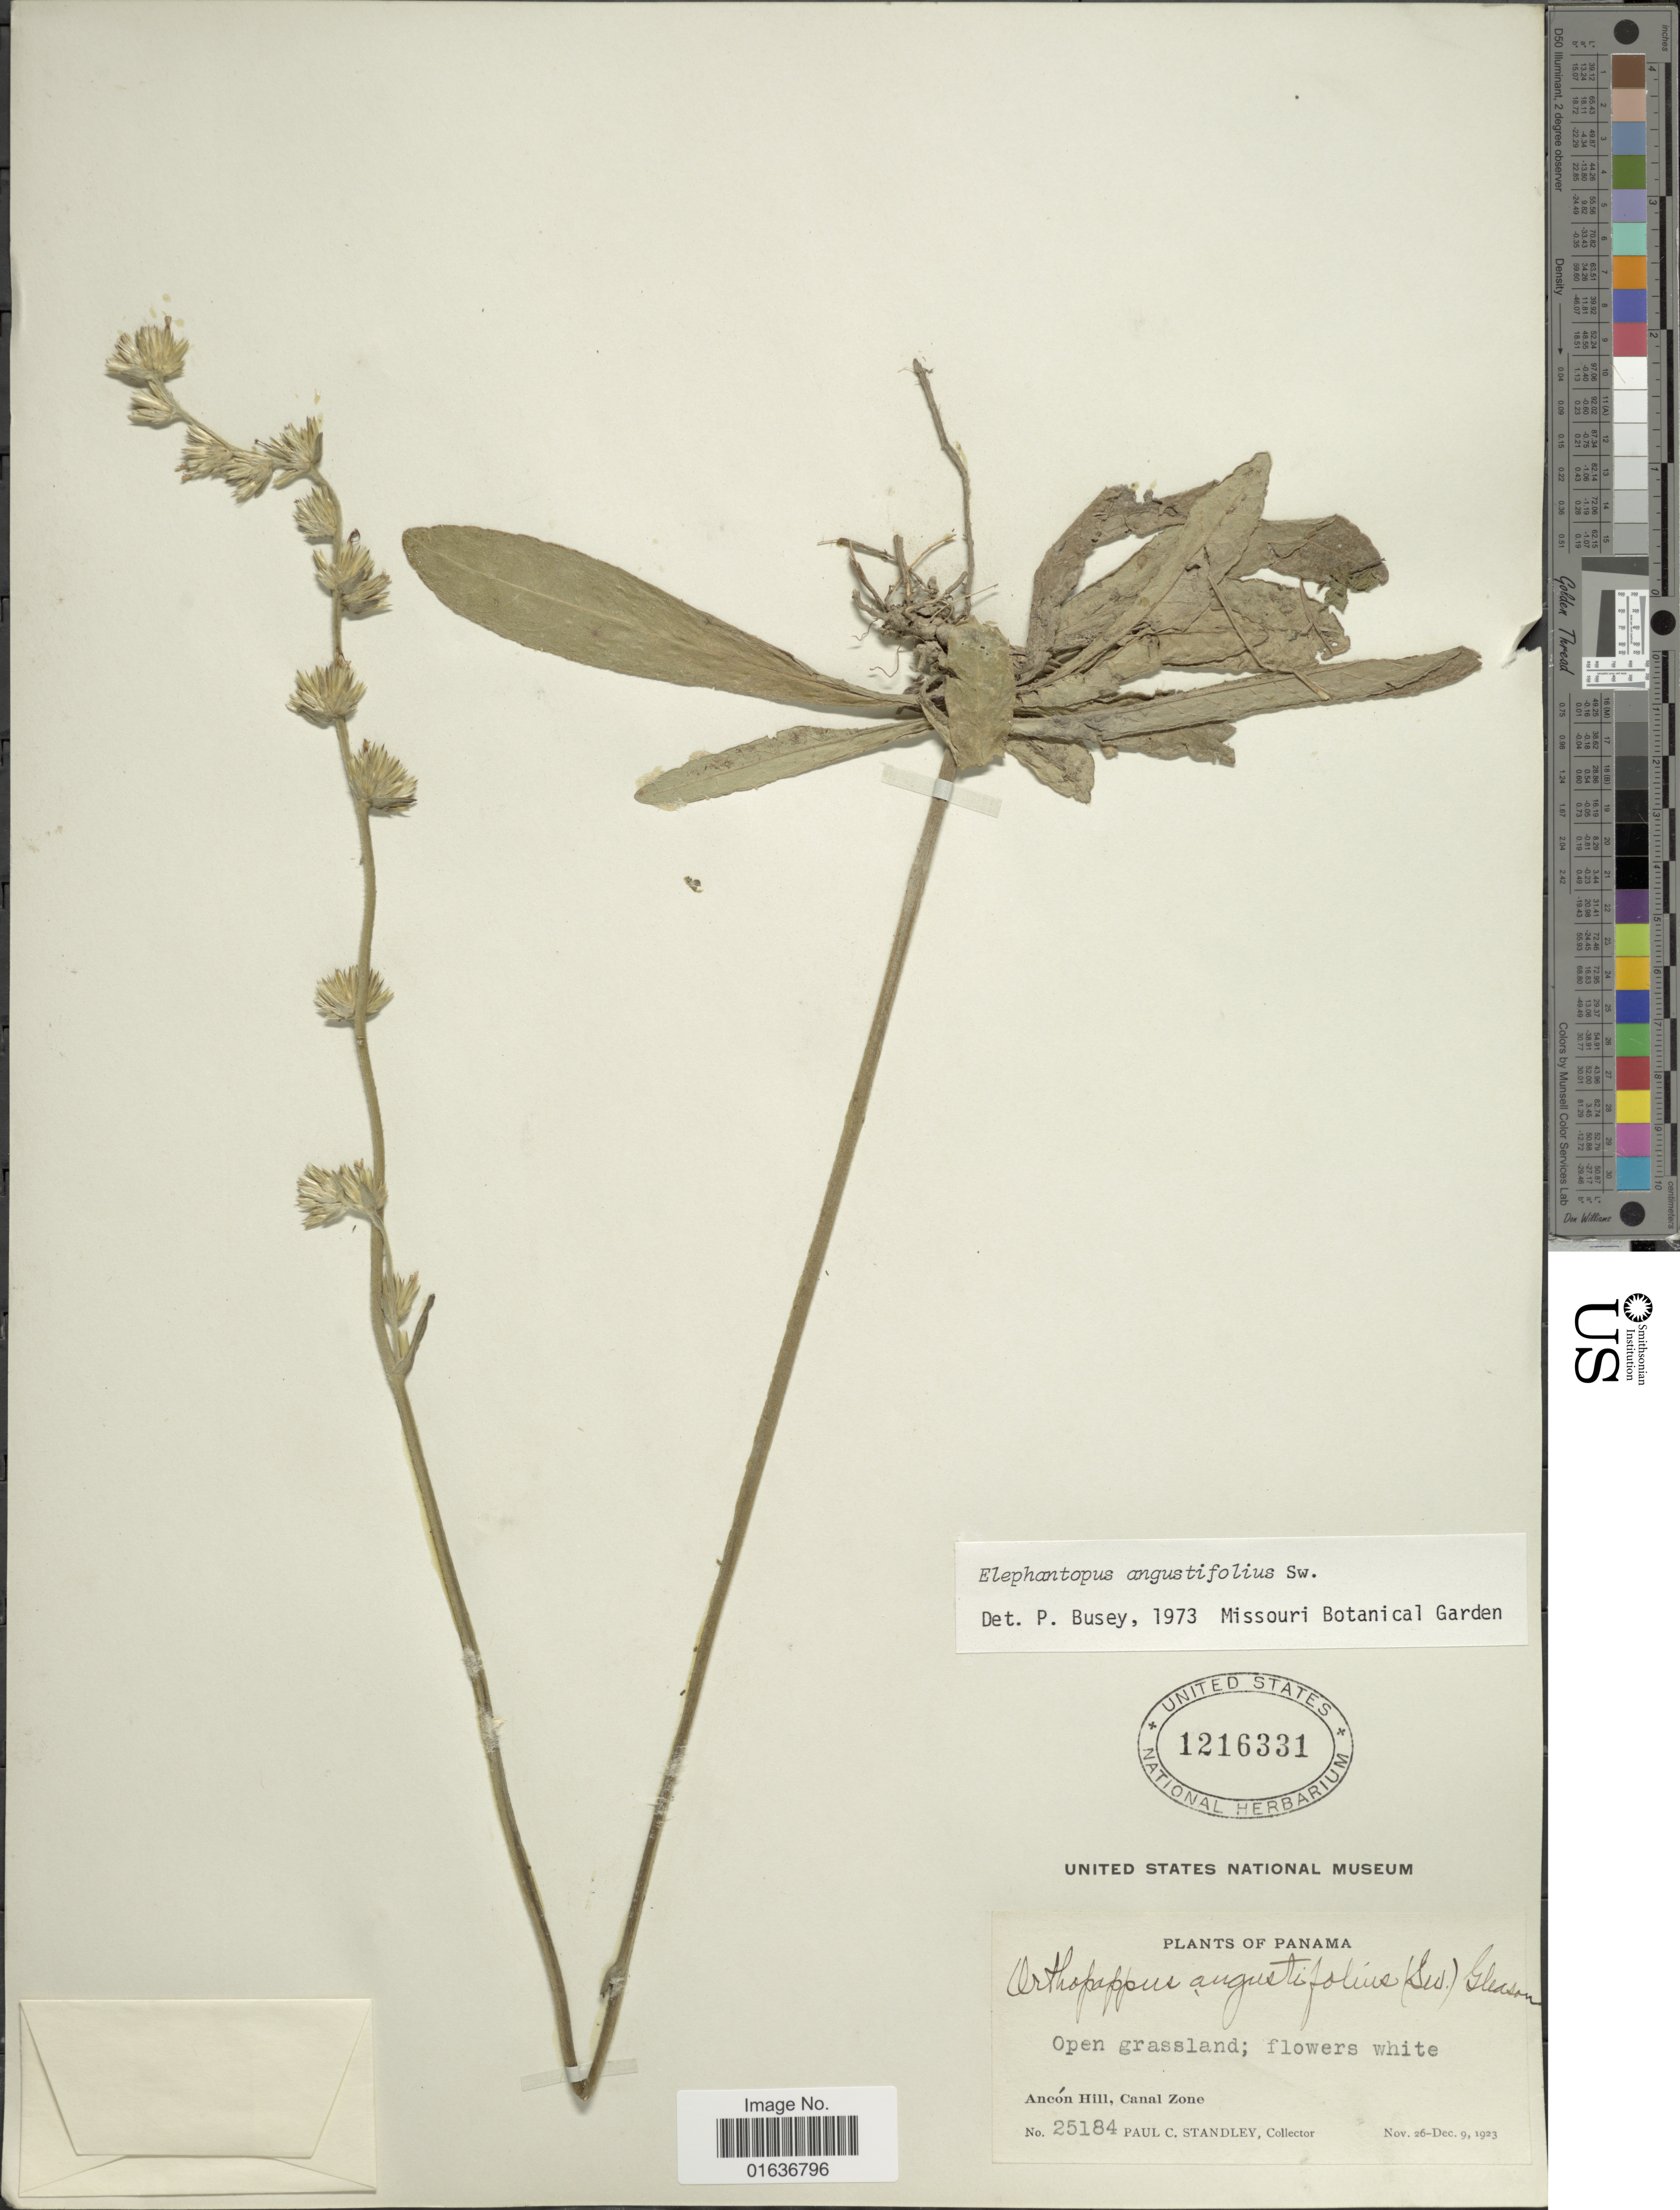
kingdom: Plantae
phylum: Tracheophyta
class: Magnoliopsida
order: Asterales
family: Asteraceae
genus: Elephantopus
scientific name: Elephantopus angustifolius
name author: Sw.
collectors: P. C. Standley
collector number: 21584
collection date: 1923-11-26/1923-12-09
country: Panama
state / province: Colón / Panamá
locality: Ancon Hill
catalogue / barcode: US 1216331